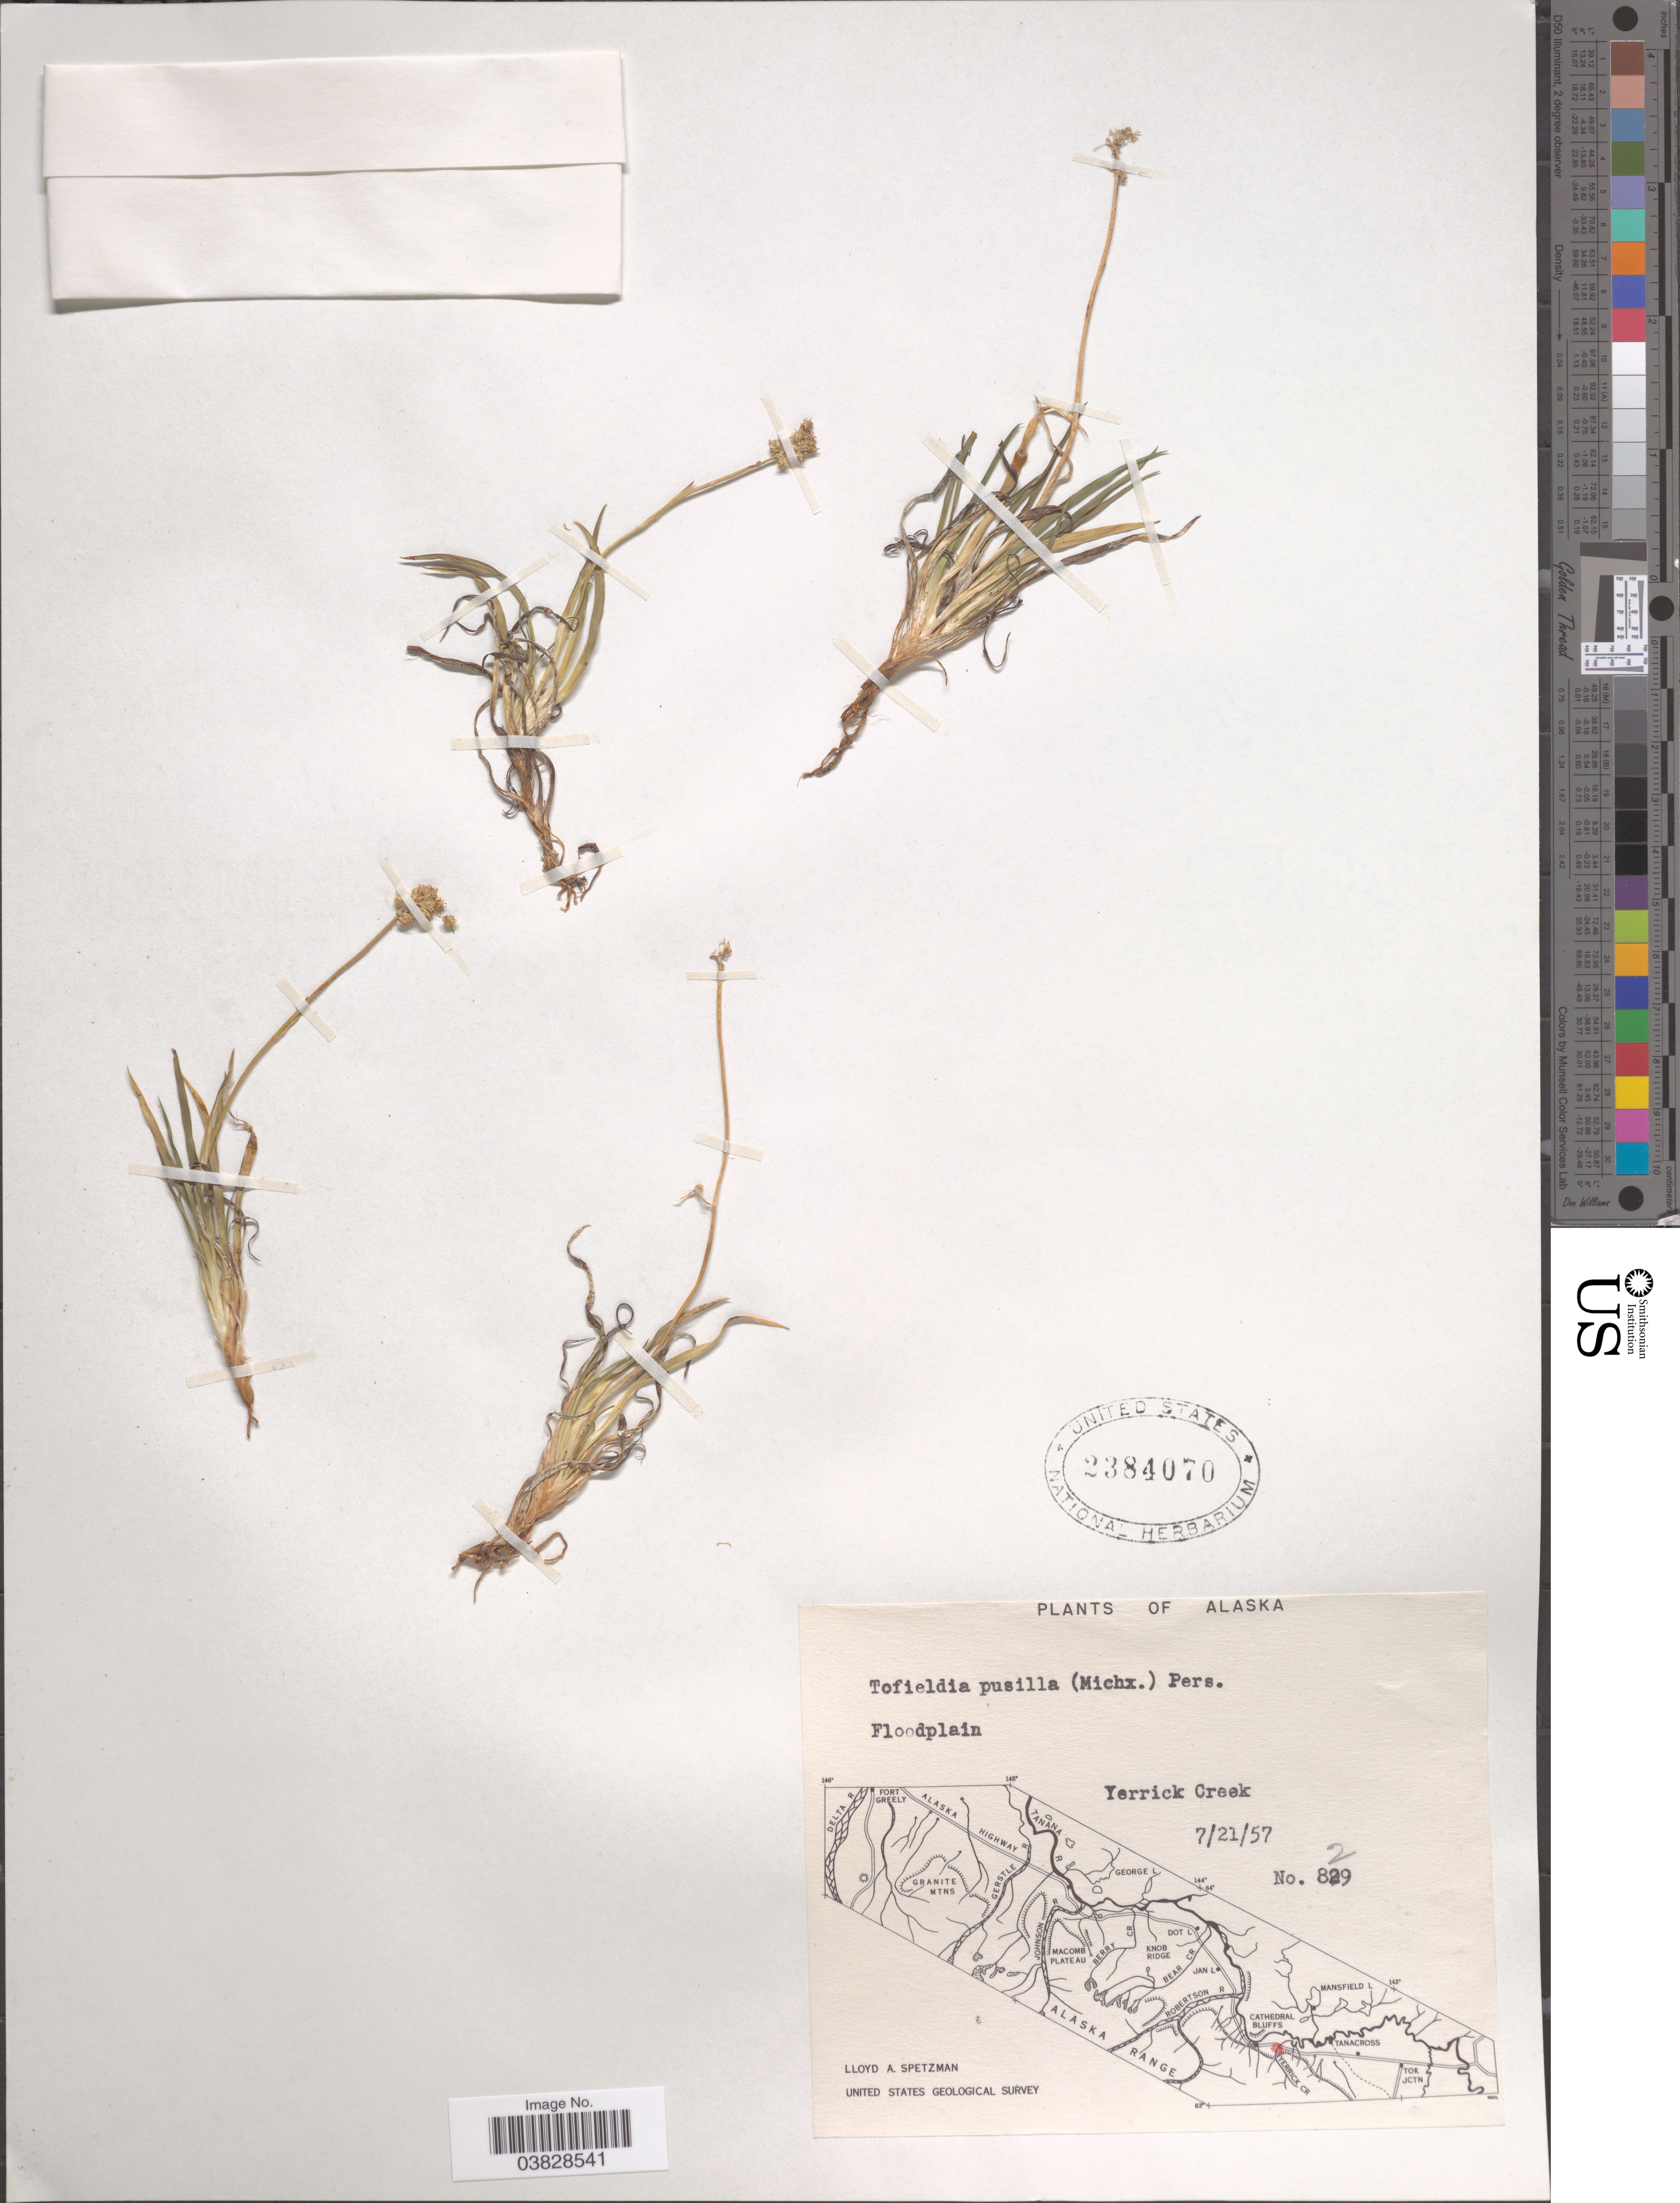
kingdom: Plantae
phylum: Tracheophyta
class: Liliopsida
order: Alismatales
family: Tofieldiaceae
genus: Tofieldia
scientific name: Tofieldia pusilla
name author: (Michx.) Pers.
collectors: L. Spetzman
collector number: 829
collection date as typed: Transcribed d/m/y: 21/7/57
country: United States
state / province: Alaska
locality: Yerrick Creek.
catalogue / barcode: US 2384070